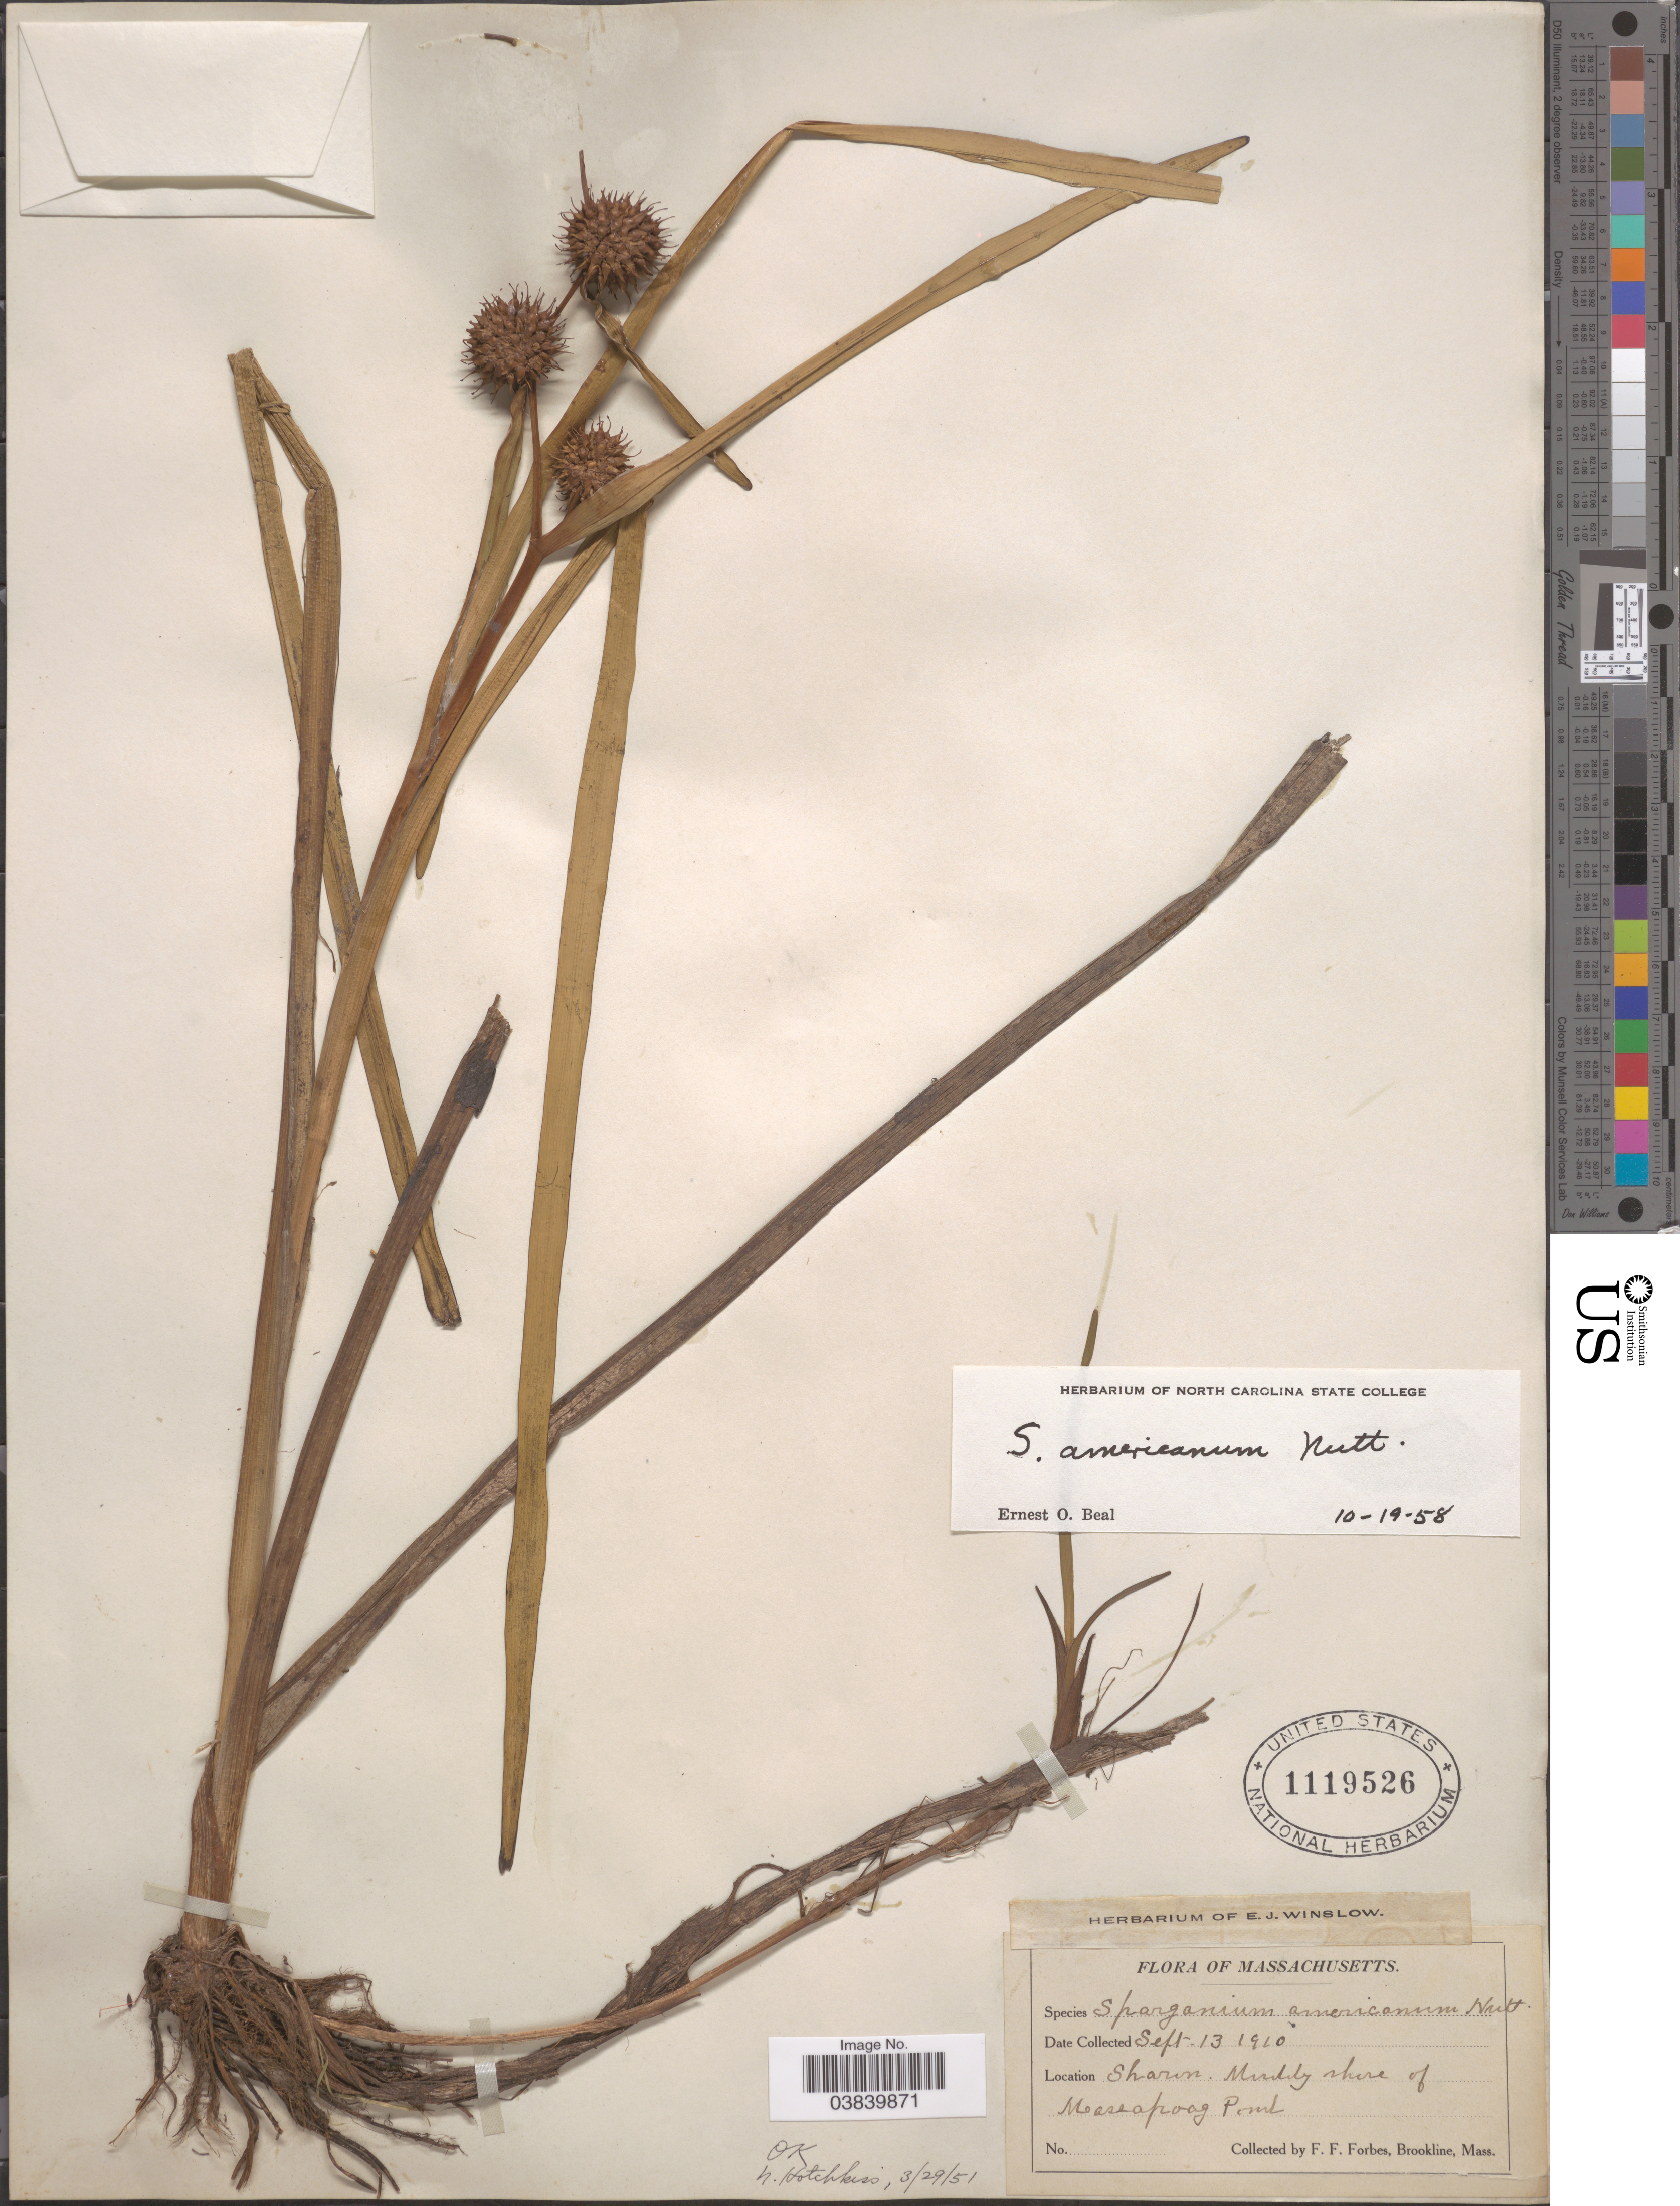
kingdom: Plantae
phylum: Tracheophyta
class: Liliopsida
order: Poales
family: Typhaceae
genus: Sparganium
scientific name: Sparganium americanum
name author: Nutt.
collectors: F. Forbes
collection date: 1910-09-13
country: United States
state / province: Massachusetts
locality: Sharon. Muddy shore of Massapoag Pond.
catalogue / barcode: US 1119526